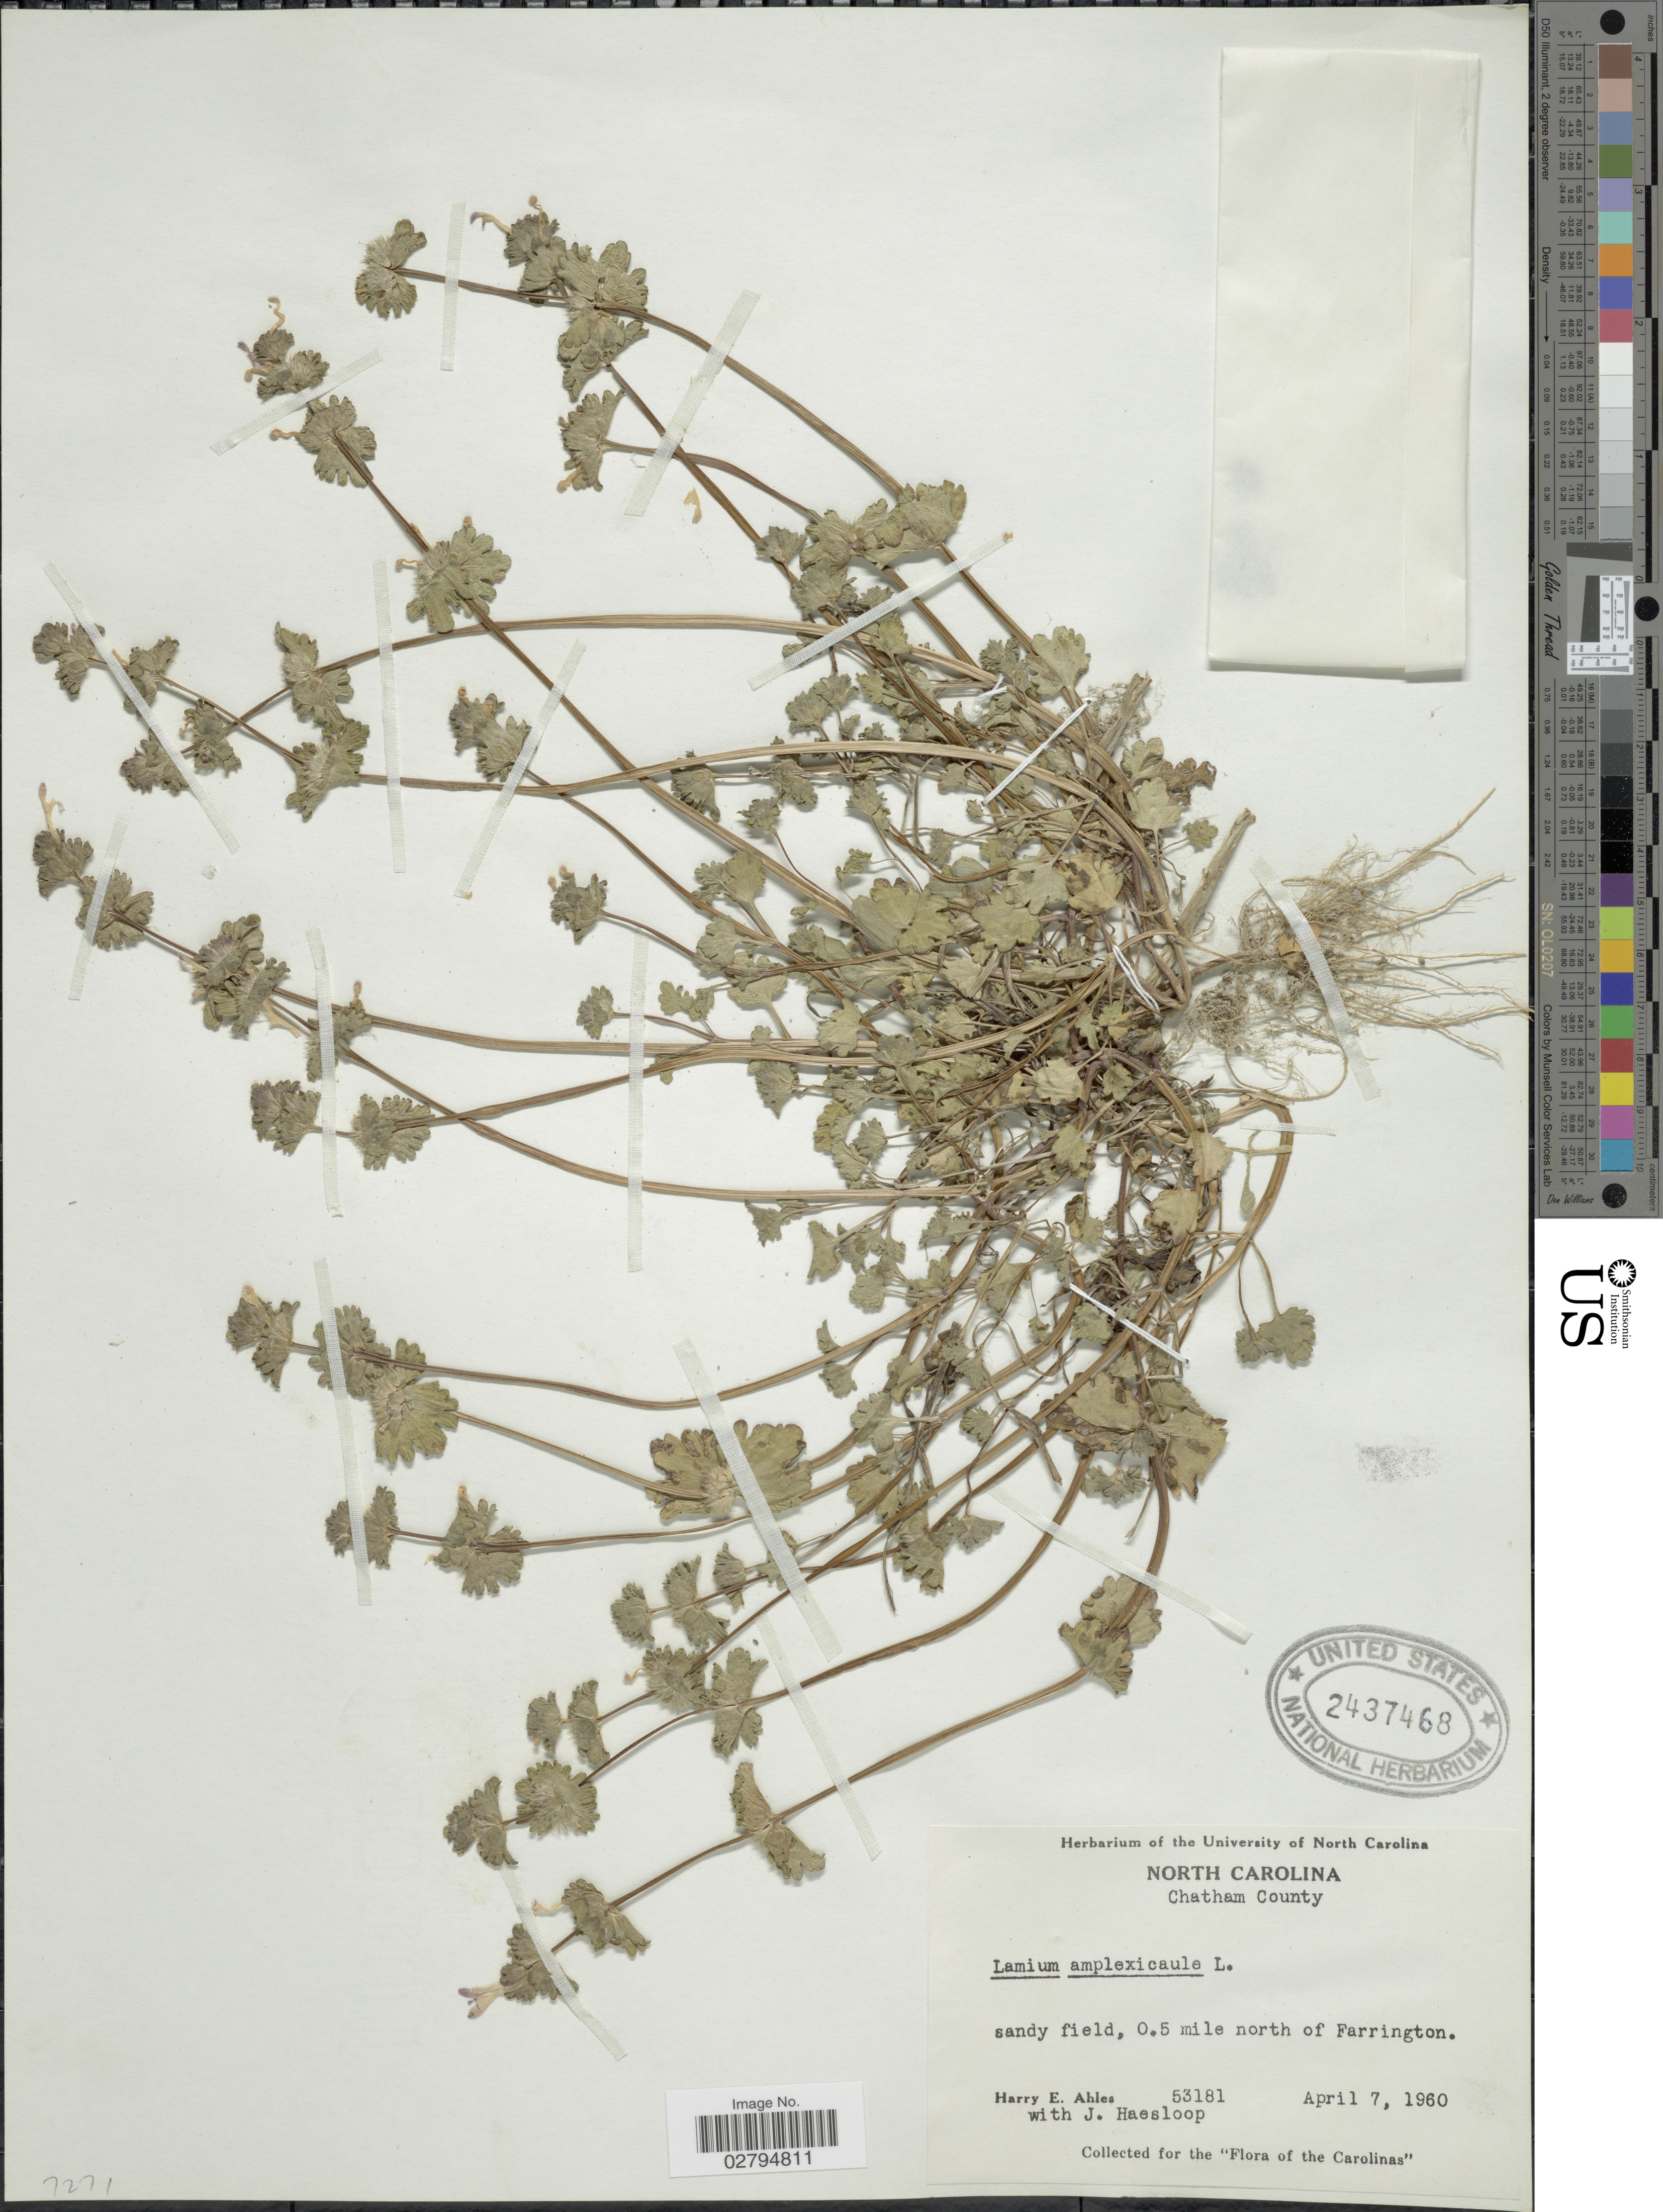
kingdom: Plantae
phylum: Tracheophyta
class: Magnoliopsida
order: Lamiales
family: Lamiaceae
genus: Lamium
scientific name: Lamium amplexicaule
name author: L.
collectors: H. E. Ahles & J. Haesloop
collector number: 53181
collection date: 1960-04-07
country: United States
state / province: North Carolina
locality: Chatham County, sandy field, 0.5 mile north of Farrington.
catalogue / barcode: US 2437468